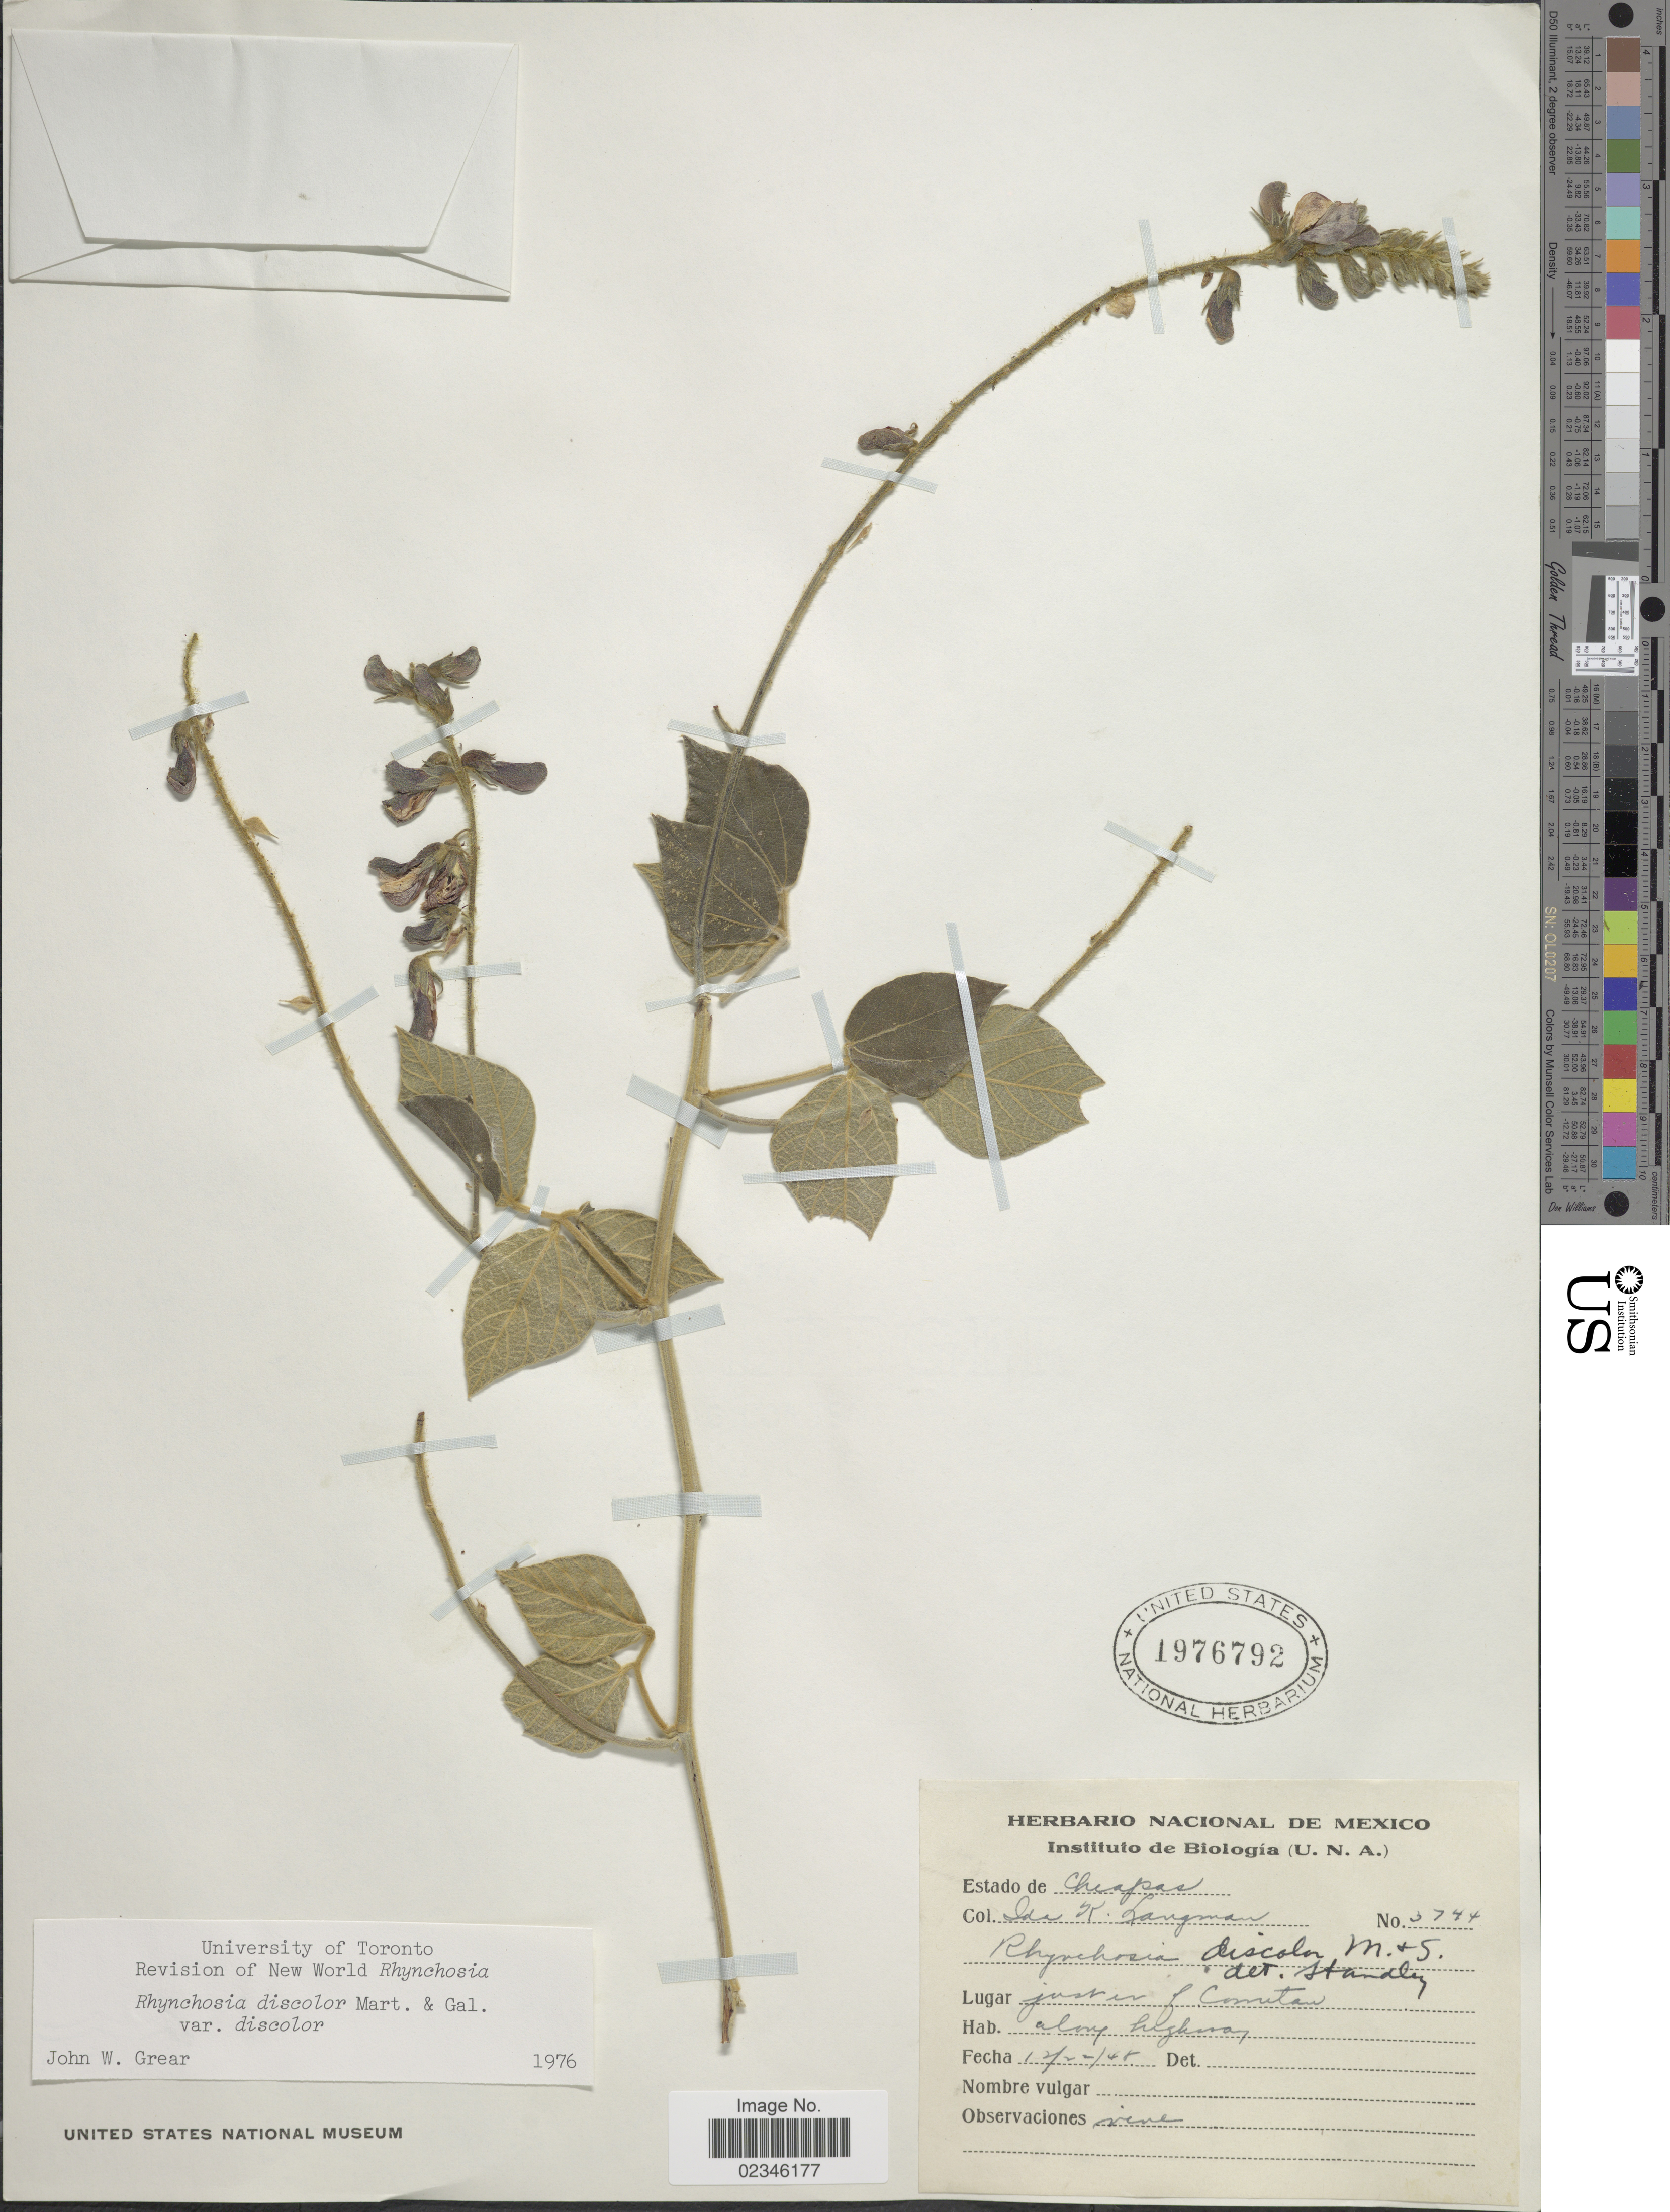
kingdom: Plantae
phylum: Tracheophyta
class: Magnoliopsida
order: Fabales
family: Fabaceae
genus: Rhynchosia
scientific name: Rhynchosia discolor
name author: M. Martens & Galeotti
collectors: I. K. Langman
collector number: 3744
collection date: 1948-12-22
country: Mexico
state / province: Chiapas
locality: Just N of of Comitan. Along highway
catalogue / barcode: US 1976792